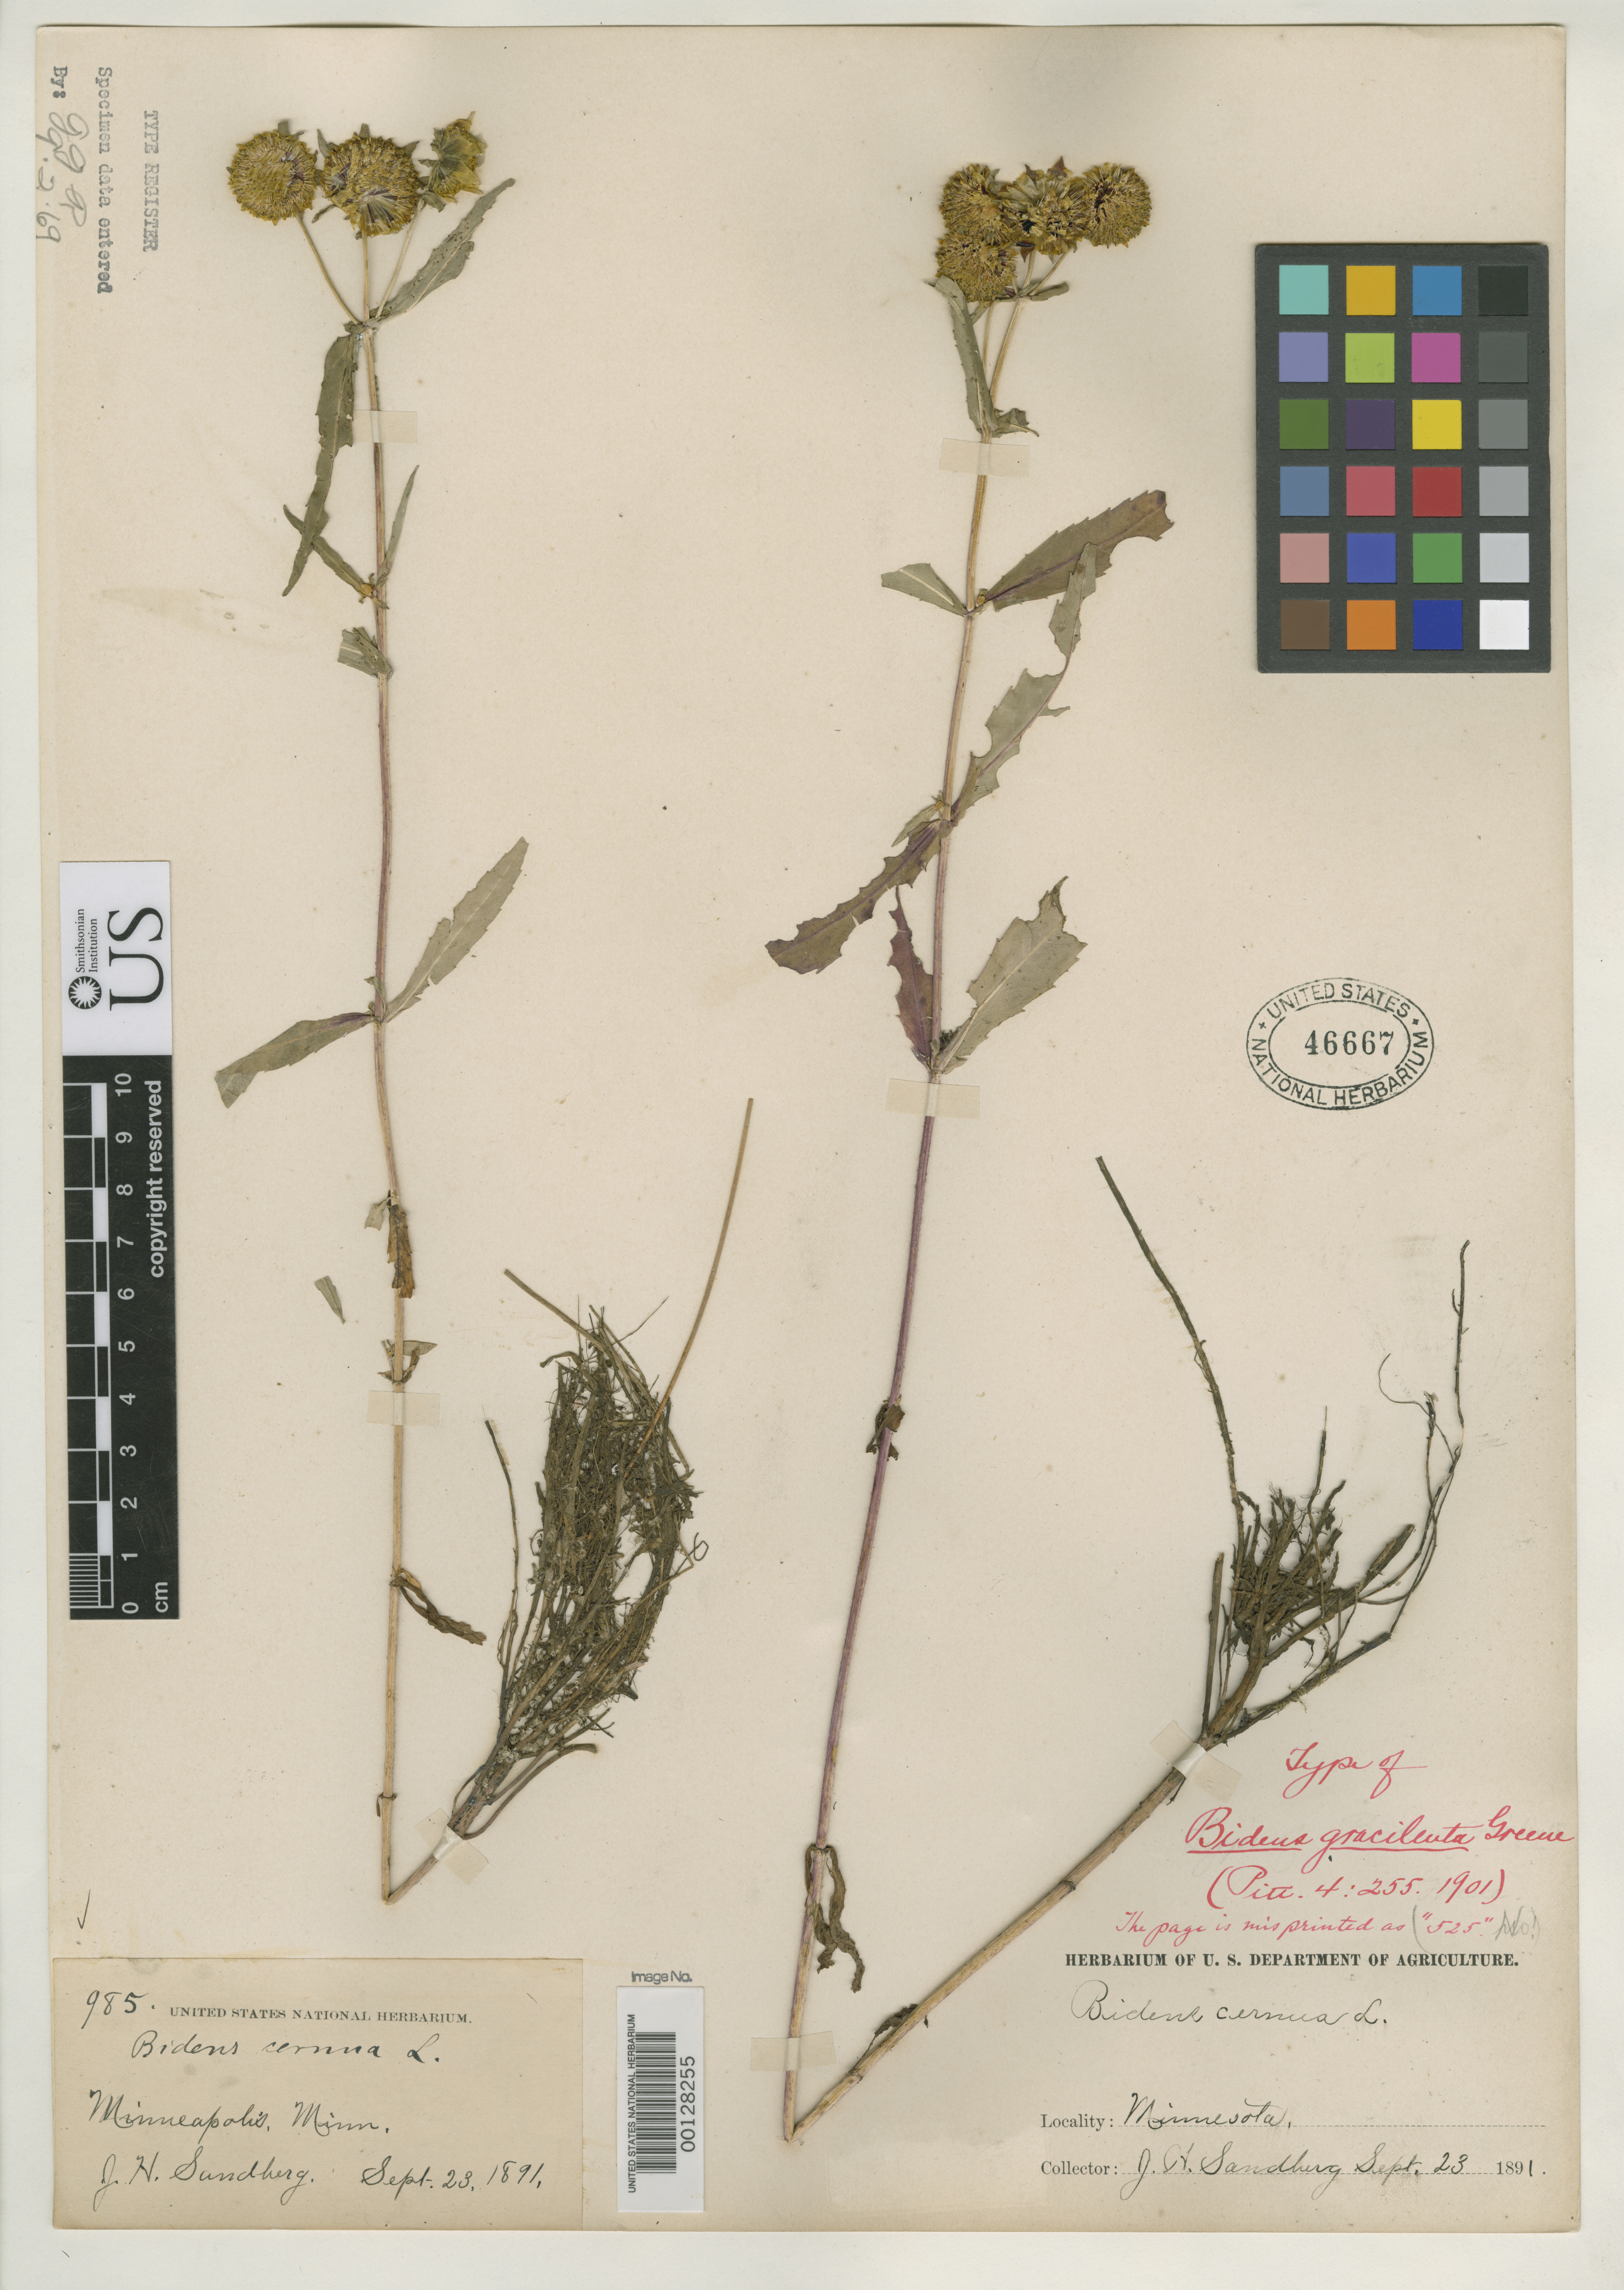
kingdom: Plantae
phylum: Tracheophyta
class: Magnoliopsida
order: Asterales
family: Asteraceae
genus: Bidens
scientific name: Bidens gracilenta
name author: Greene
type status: Isotype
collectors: J. H. Sandberg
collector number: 985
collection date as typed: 23 Sep 1891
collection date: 1891-09-23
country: United States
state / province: Minnesota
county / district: Hennepin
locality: Minneapolis.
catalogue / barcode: US 46667